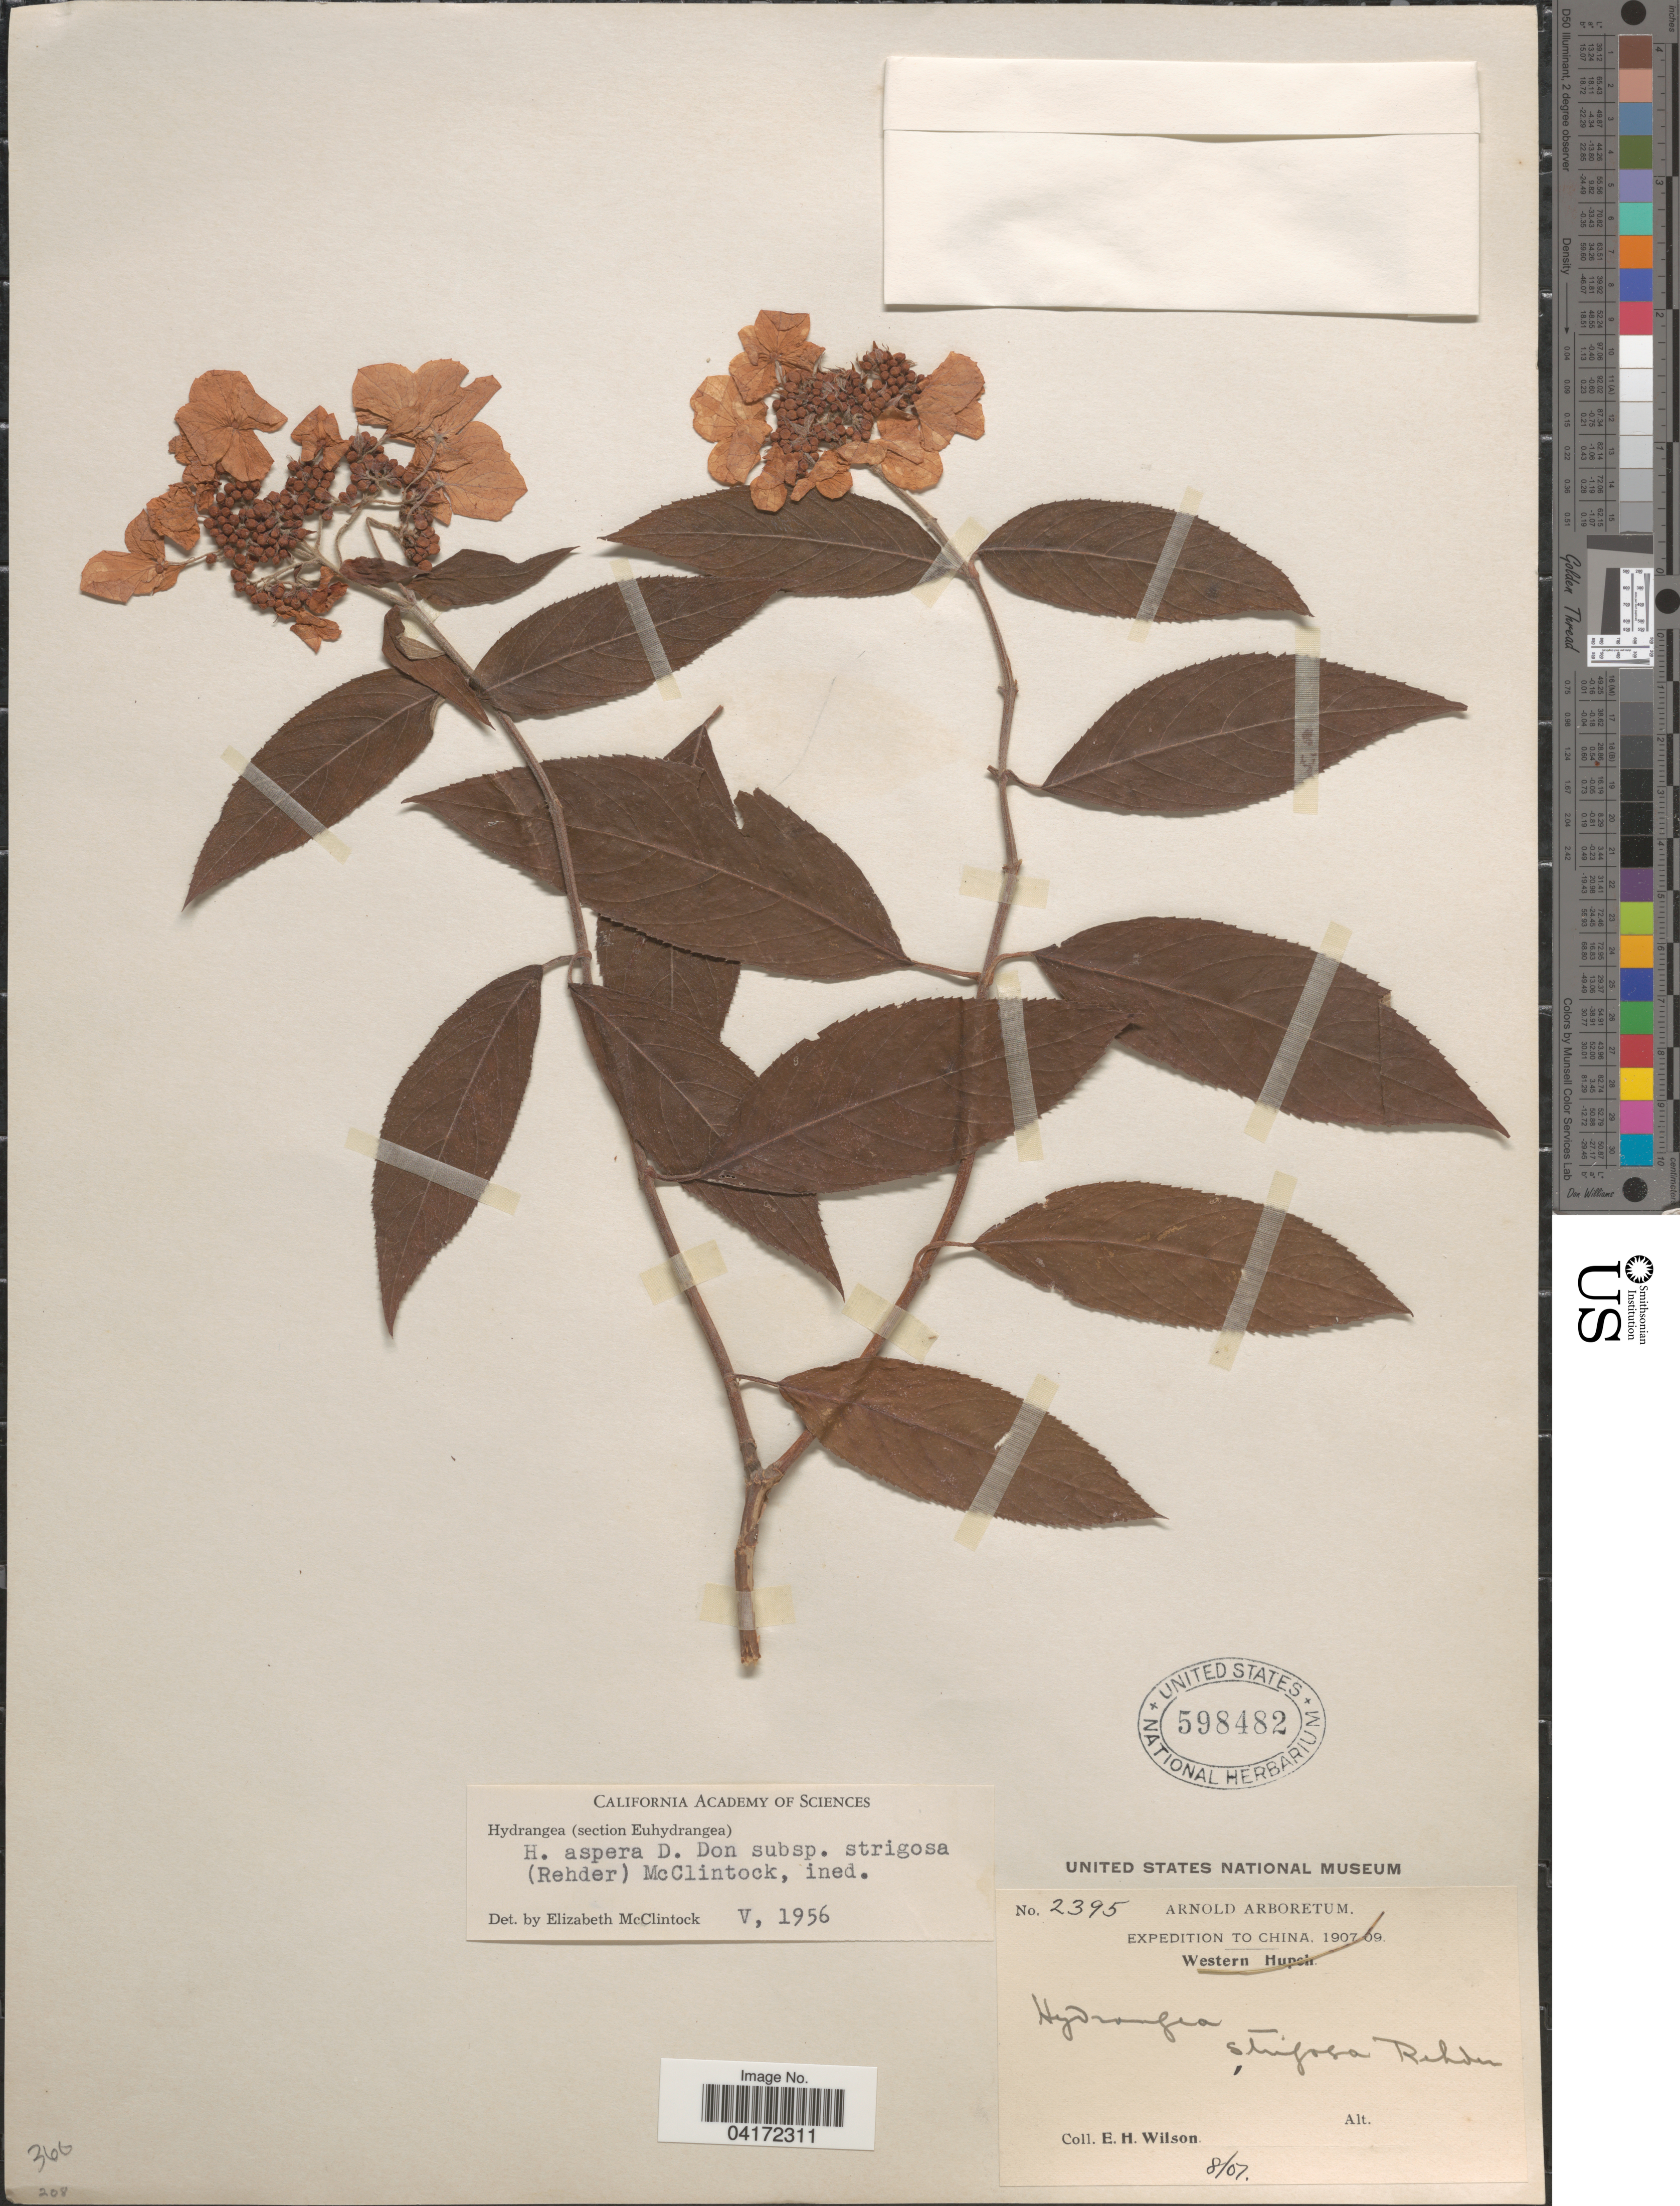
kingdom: Plantae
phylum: Tracheophyta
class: Magnoliopsida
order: Cornales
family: Hydrangeaceae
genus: Hydrangea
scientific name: Hydrangea aspera subsp. strigosa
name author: (Rehder) E. M. McClint.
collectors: E. Wilson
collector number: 2395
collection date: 1907-08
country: China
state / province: Hubei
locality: Expedition to China, 1907-09. Western Hupeh.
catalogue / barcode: US 598482